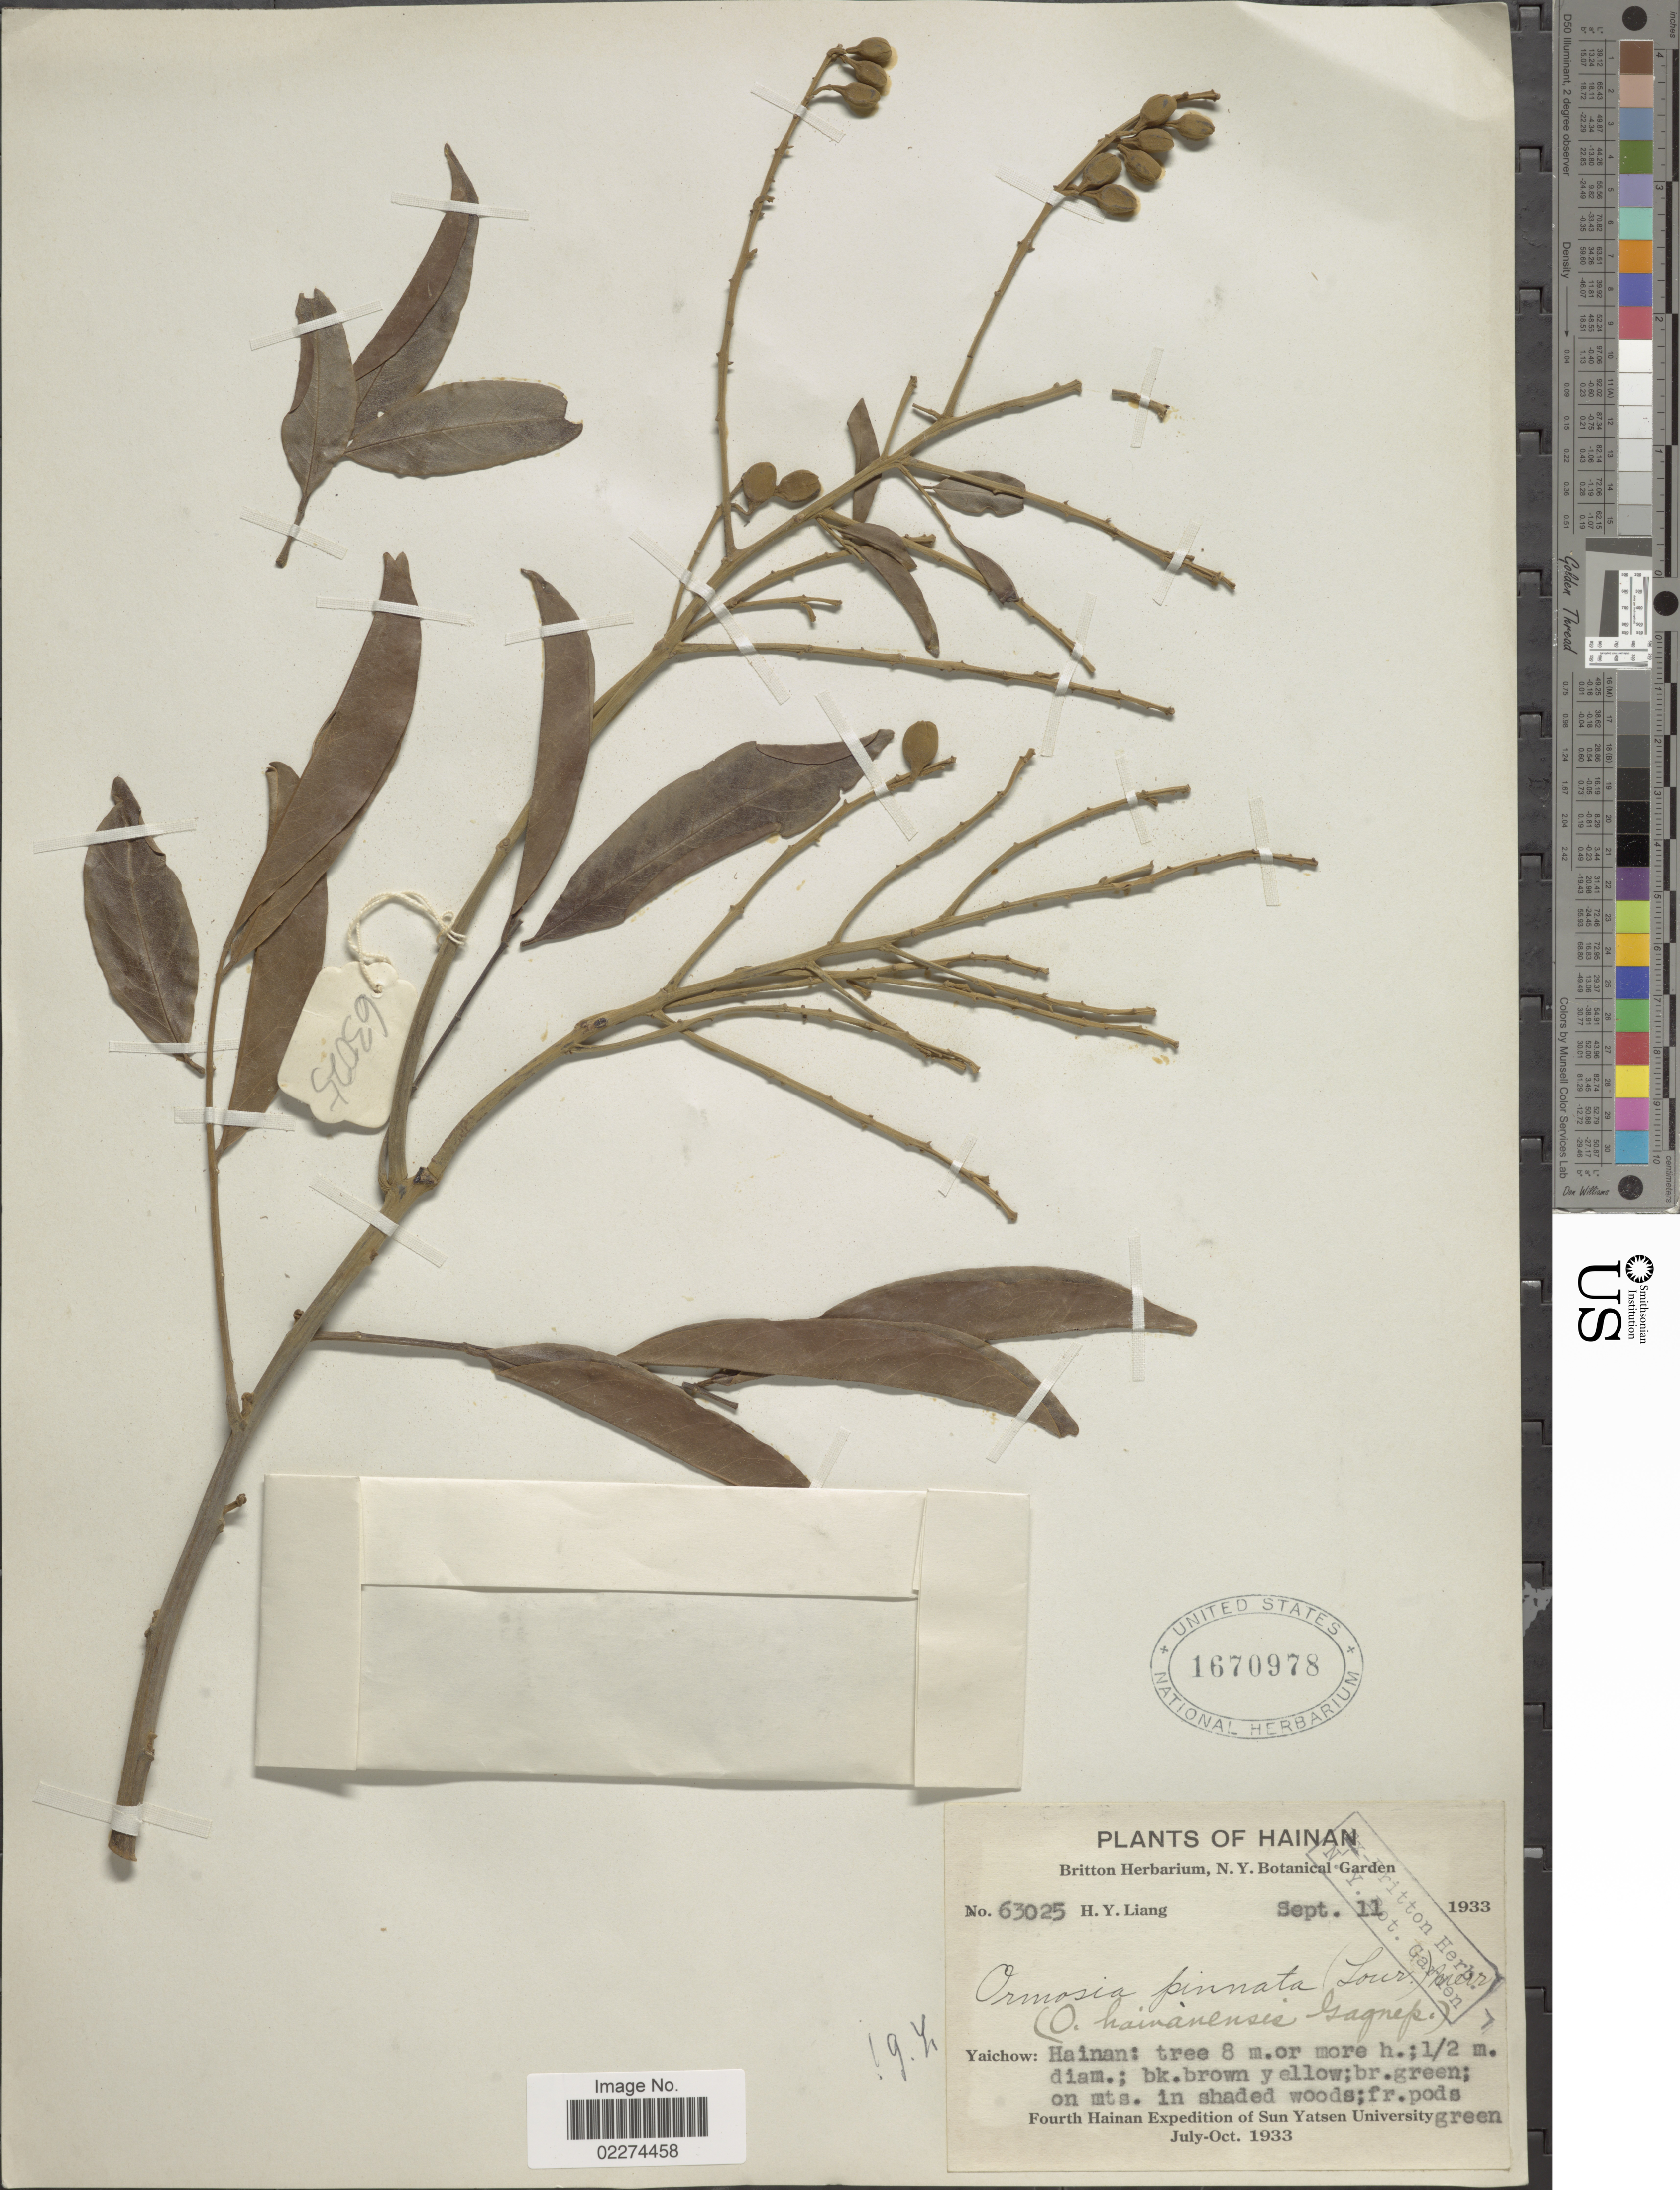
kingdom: Plantae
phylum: Tracheophyta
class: Magnoliopsida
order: Fabales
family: Fabaceae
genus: Ormosia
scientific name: Ormosia pinnata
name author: (Lour.) Merr.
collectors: H. Y. Liang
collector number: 63025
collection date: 1933-09-11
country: China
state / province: Hainan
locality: Yaichow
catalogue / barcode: US 1670978